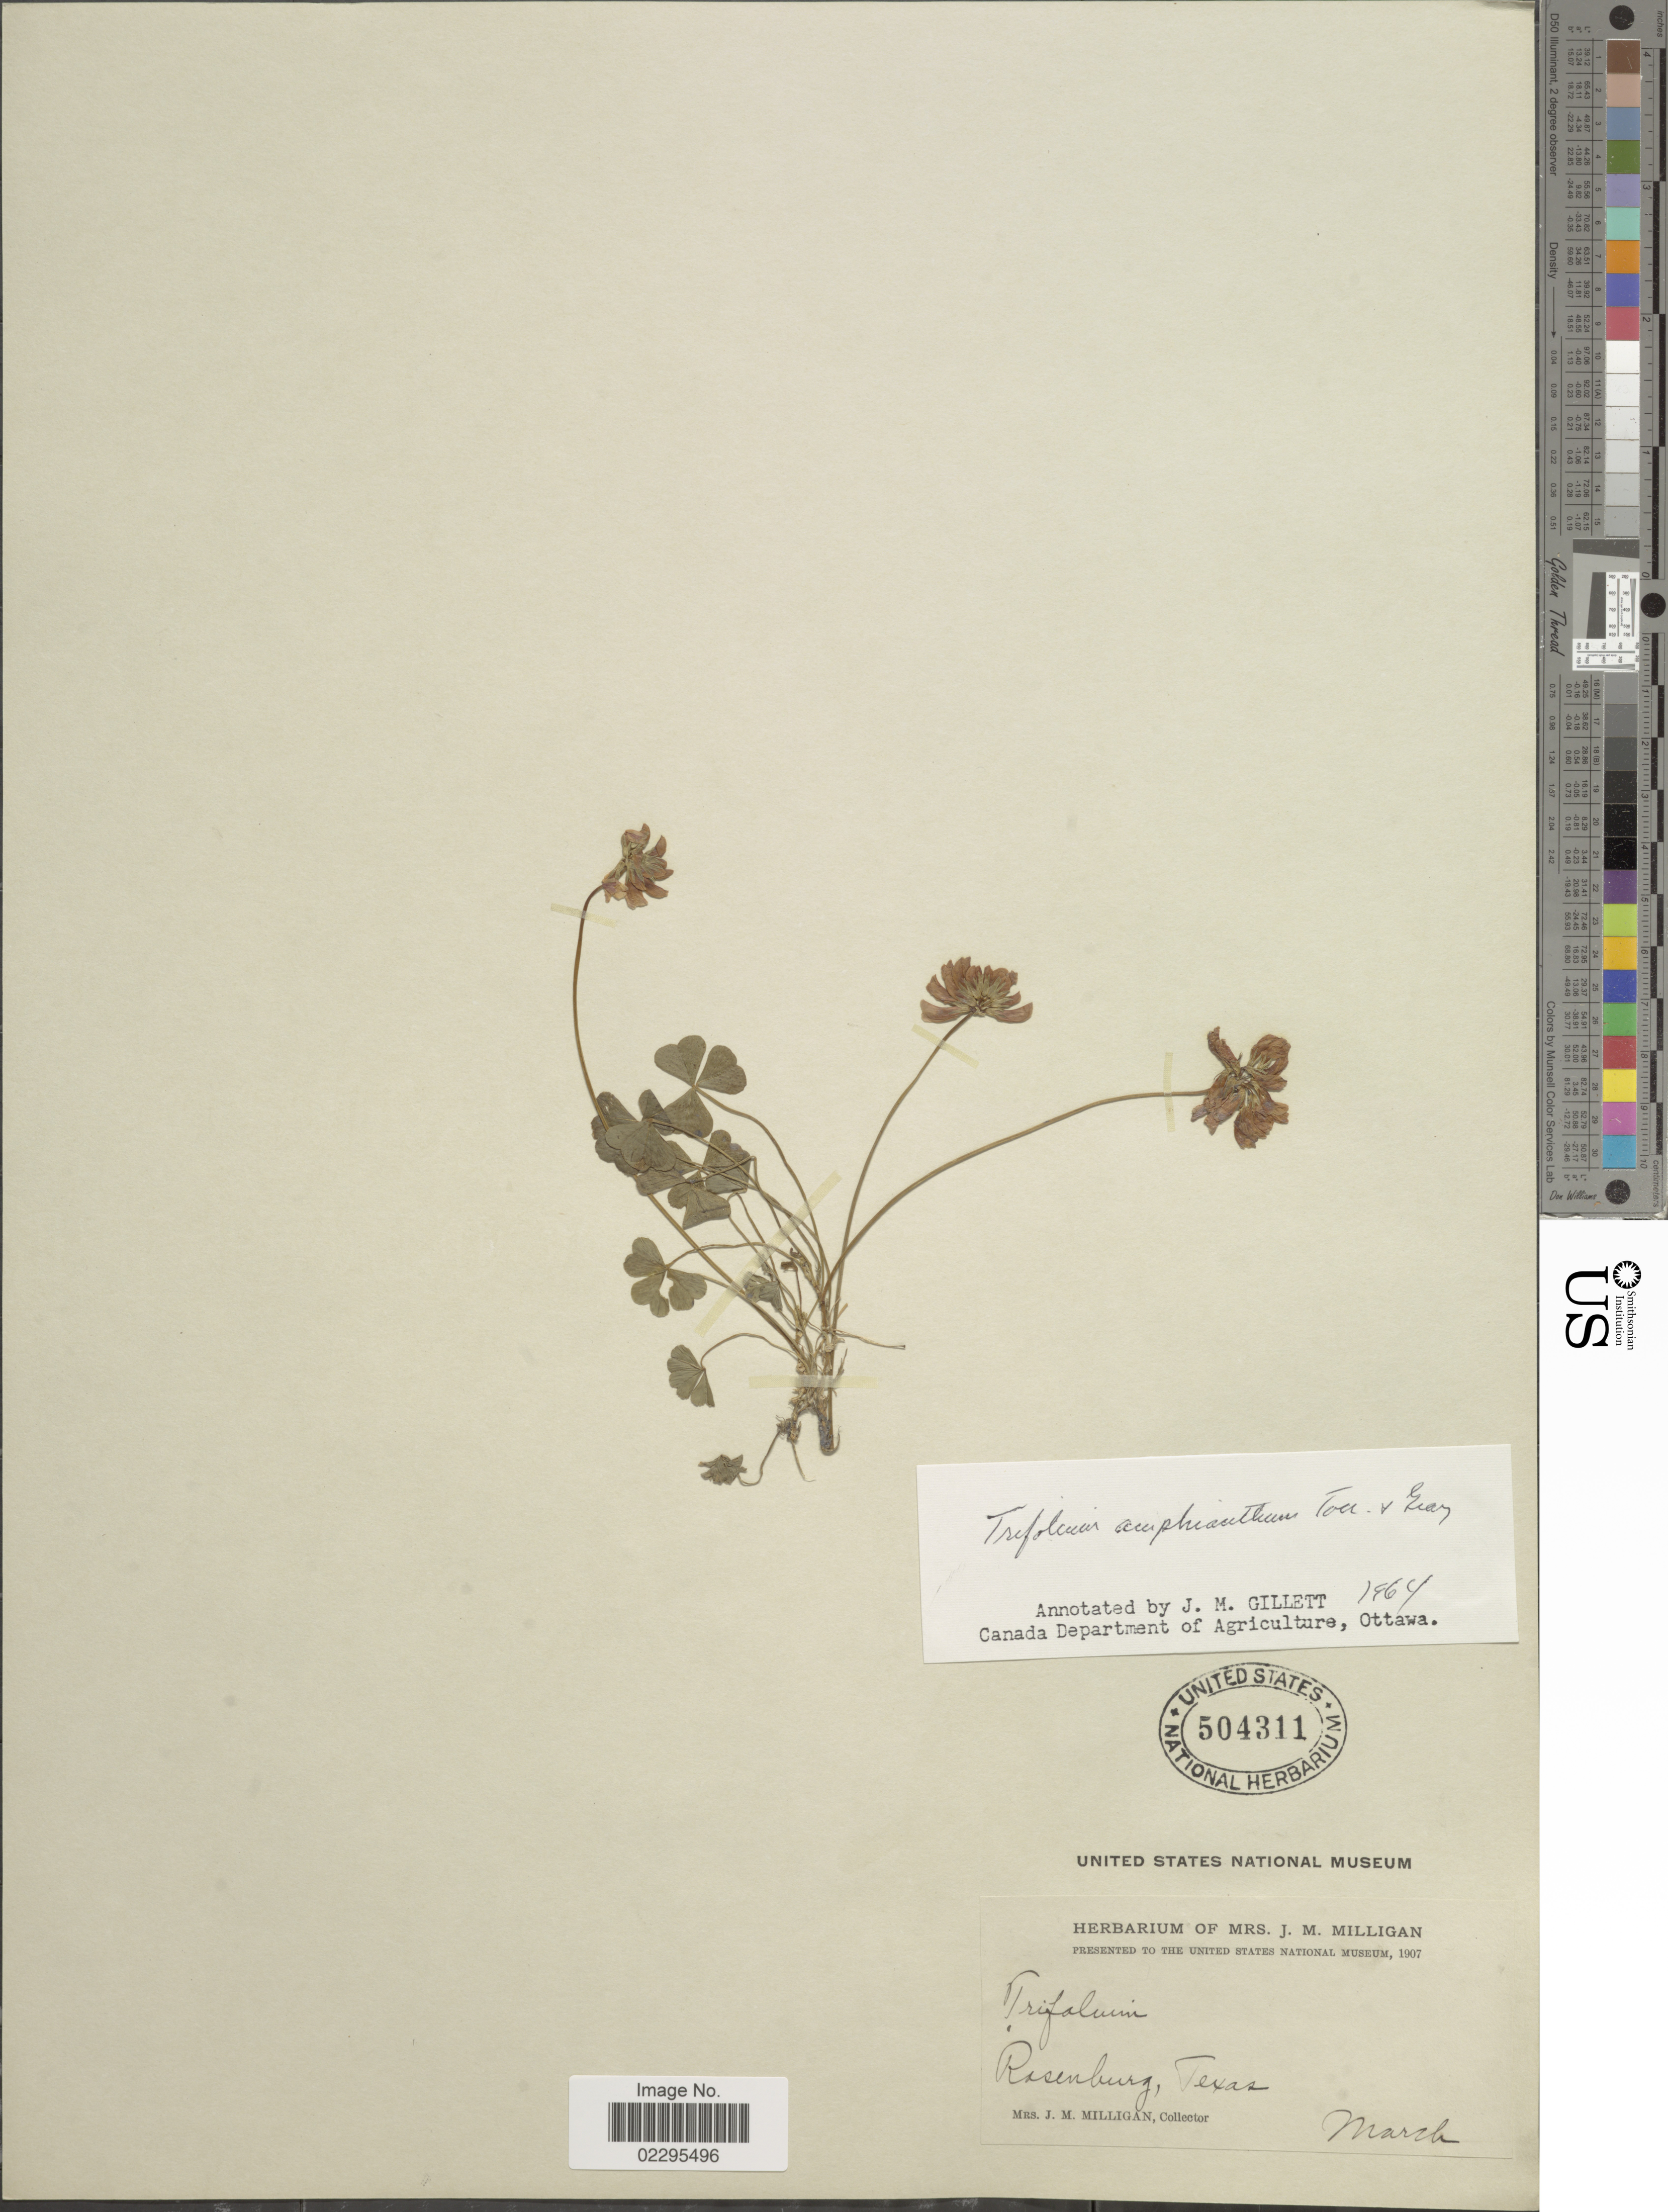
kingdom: Plantae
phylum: Tracheophyta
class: Magnoliopsida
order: Fabales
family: Fabaceae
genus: Trifolium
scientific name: Trifolium amphianthum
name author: Torr. & A. Gray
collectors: J. Milligan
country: United States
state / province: Texas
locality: Rosenburg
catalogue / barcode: US 504311